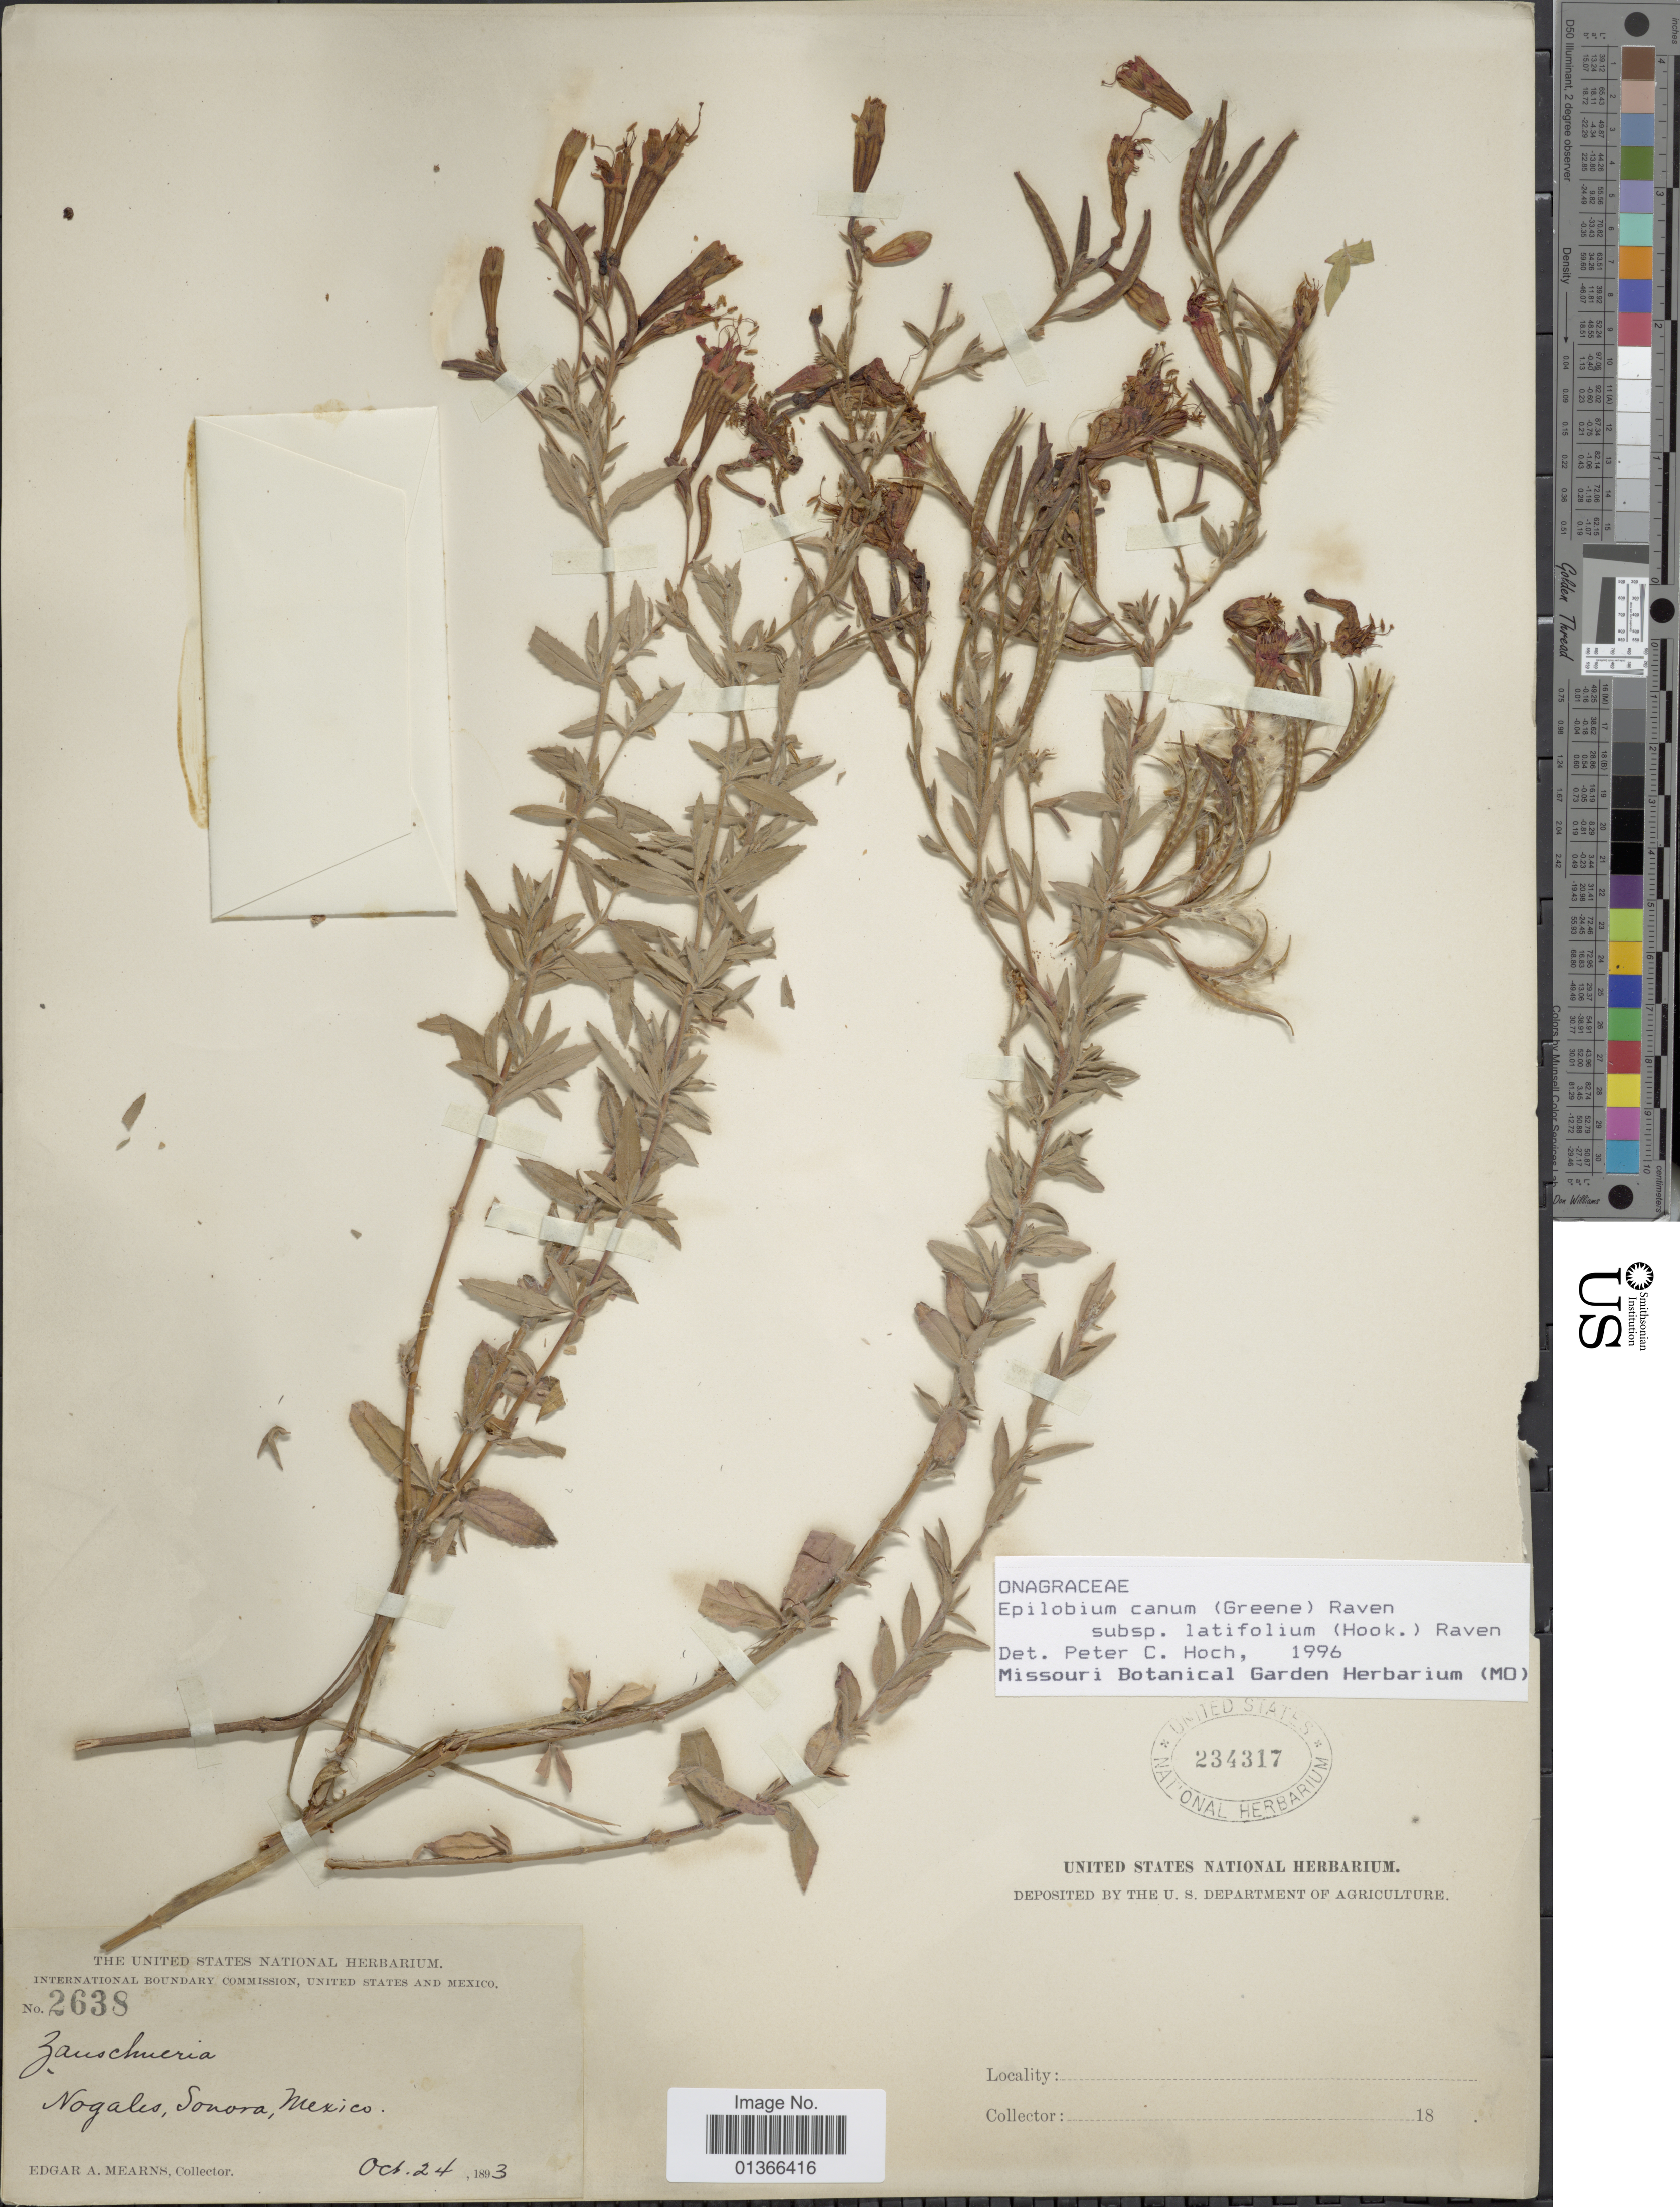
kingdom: Plantae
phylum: Tracheophyta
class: Magnoliopsida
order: Myrtales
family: Onagraceae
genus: Epilobium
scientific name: Epilobium canum subsp. latifolium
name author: (Hook.) P.H. Raven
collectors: E. A. Mearns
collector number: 2638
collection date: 1893-10-24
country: Mexico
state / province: Sonora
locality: Nogales.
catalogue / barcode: US 234317